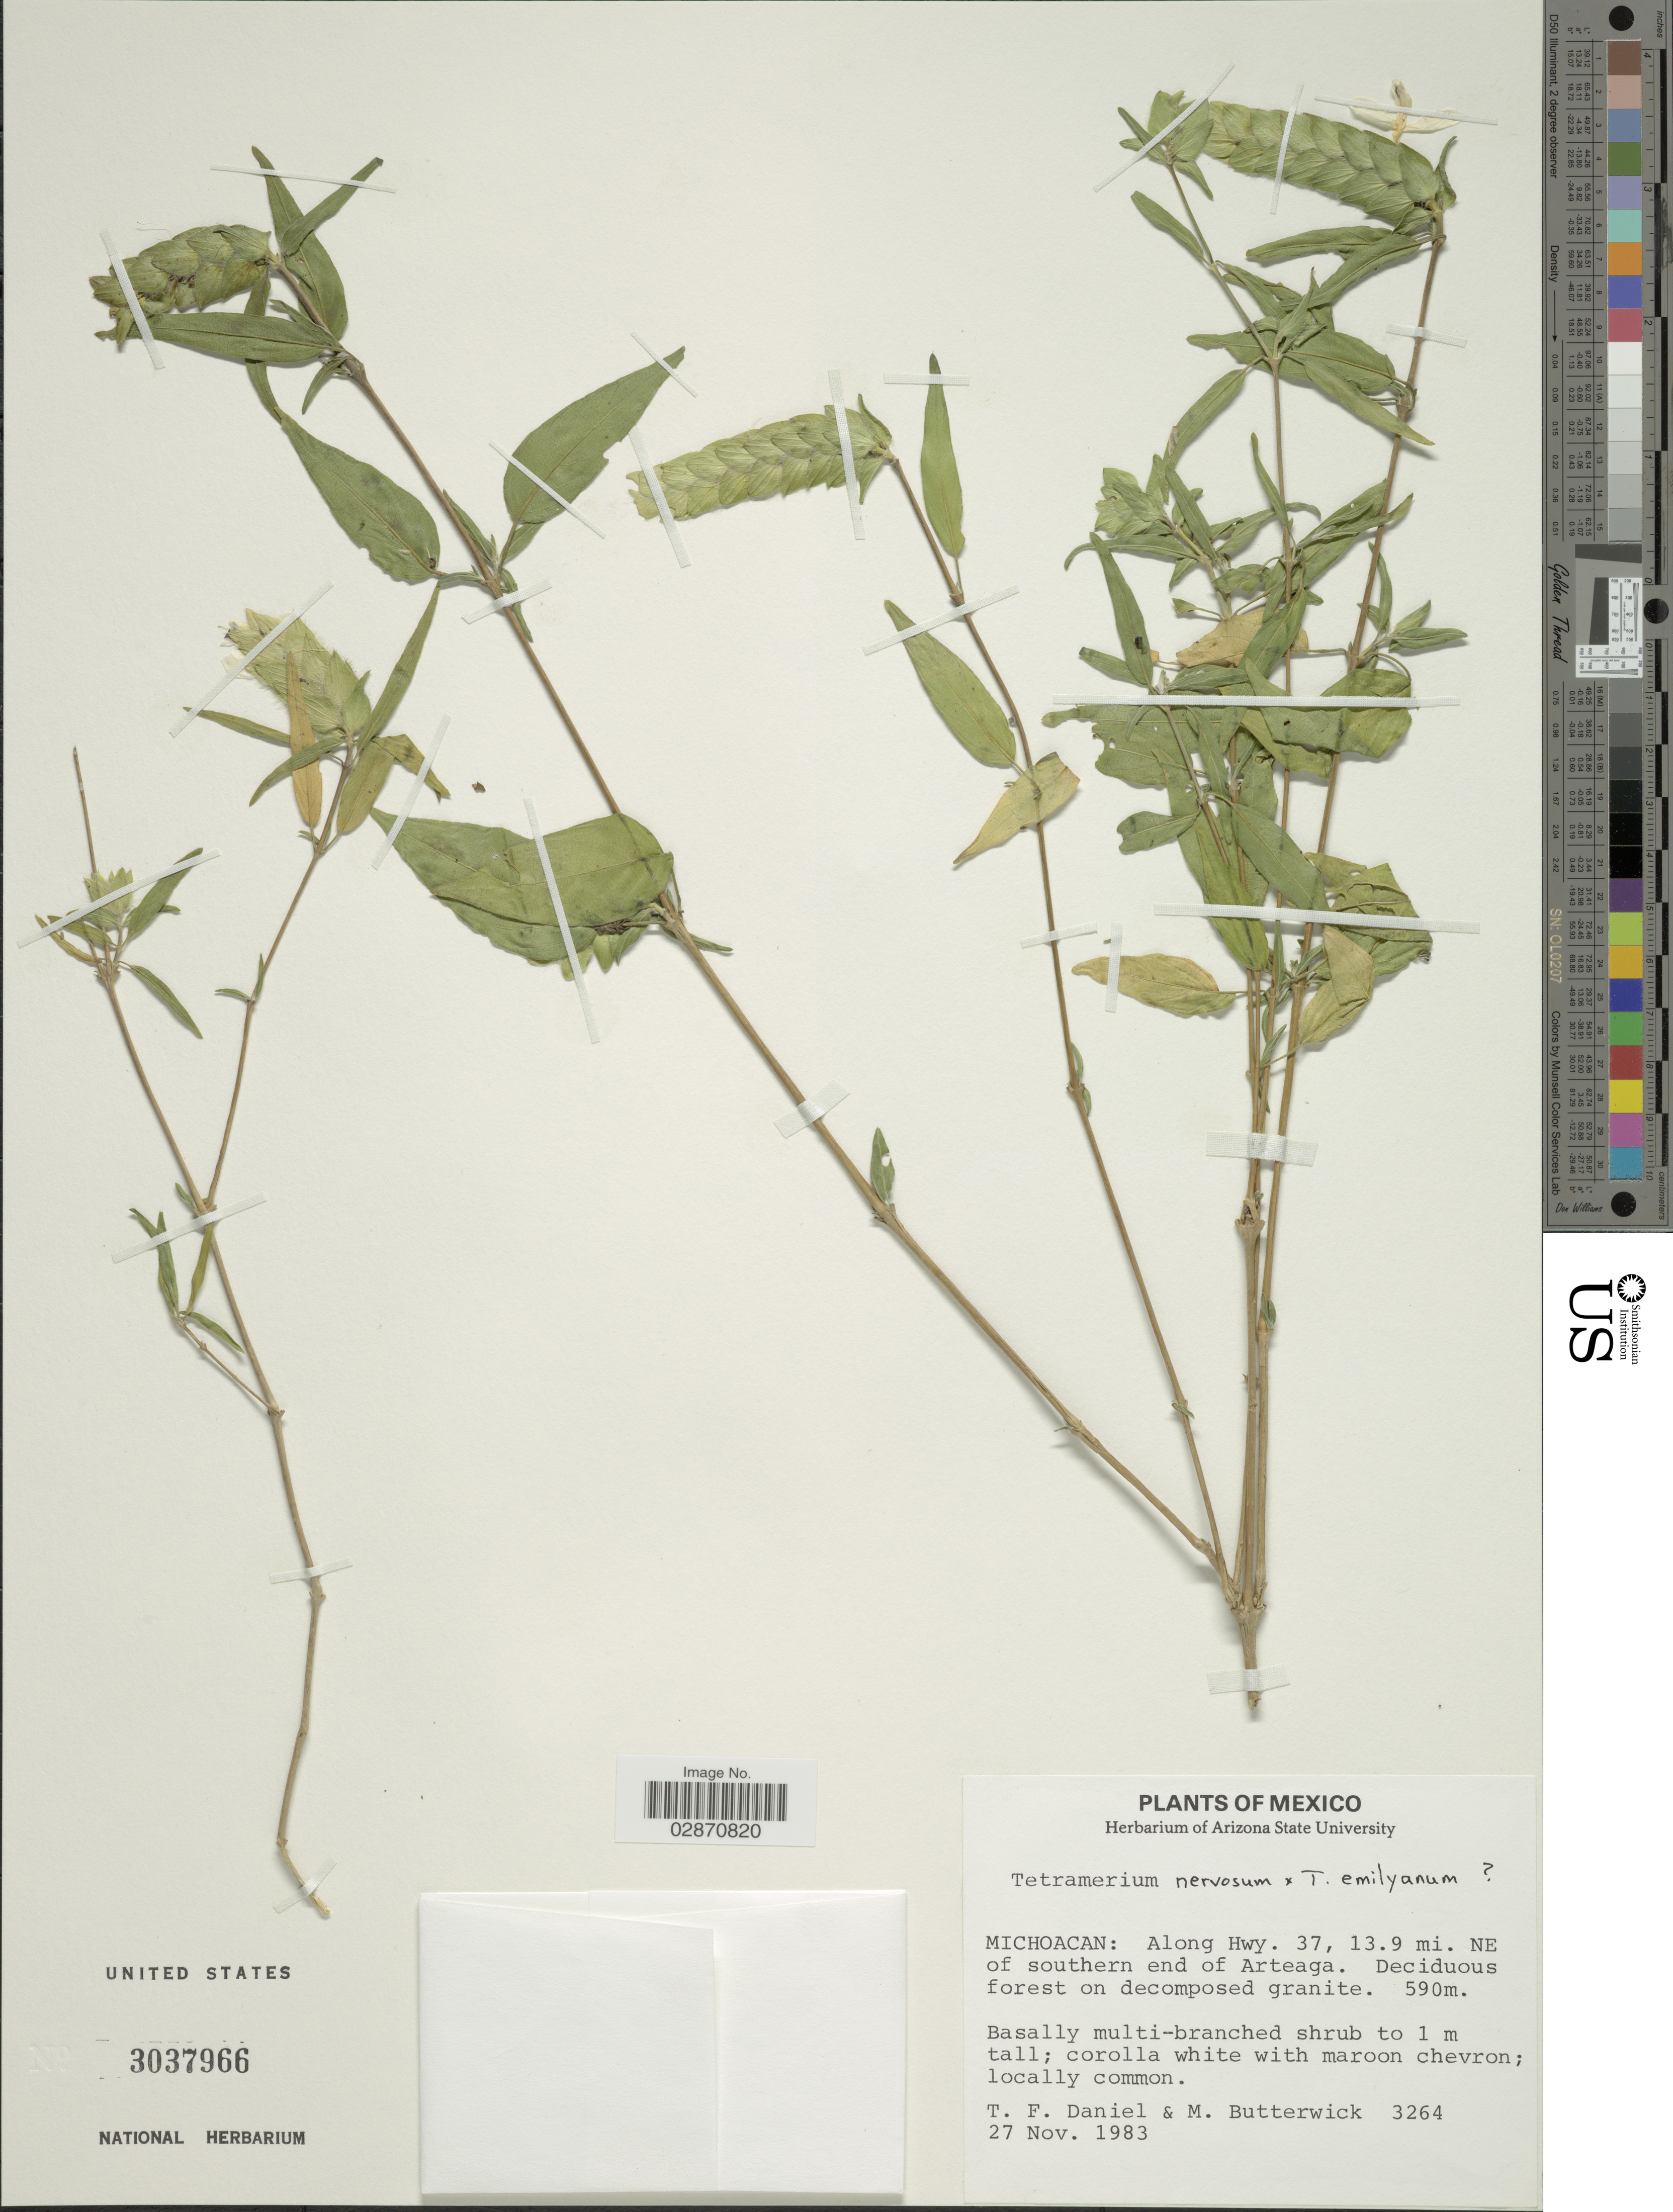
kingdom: Plantae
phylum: Tracheophyta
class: Magnoliopsida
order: Lamiales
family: Acanthaceae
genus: Tetramerium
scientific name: Tetramerium nervosum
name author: Nees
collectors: T. F. Daniel & M. Butterwick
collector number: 3264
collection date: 1983-11-27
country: Mexico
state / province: Michoacán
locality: Along Hwy. 37, 13.9 mi. NE of southern end of Arteaga.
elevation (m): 590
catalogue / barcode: US 3037966